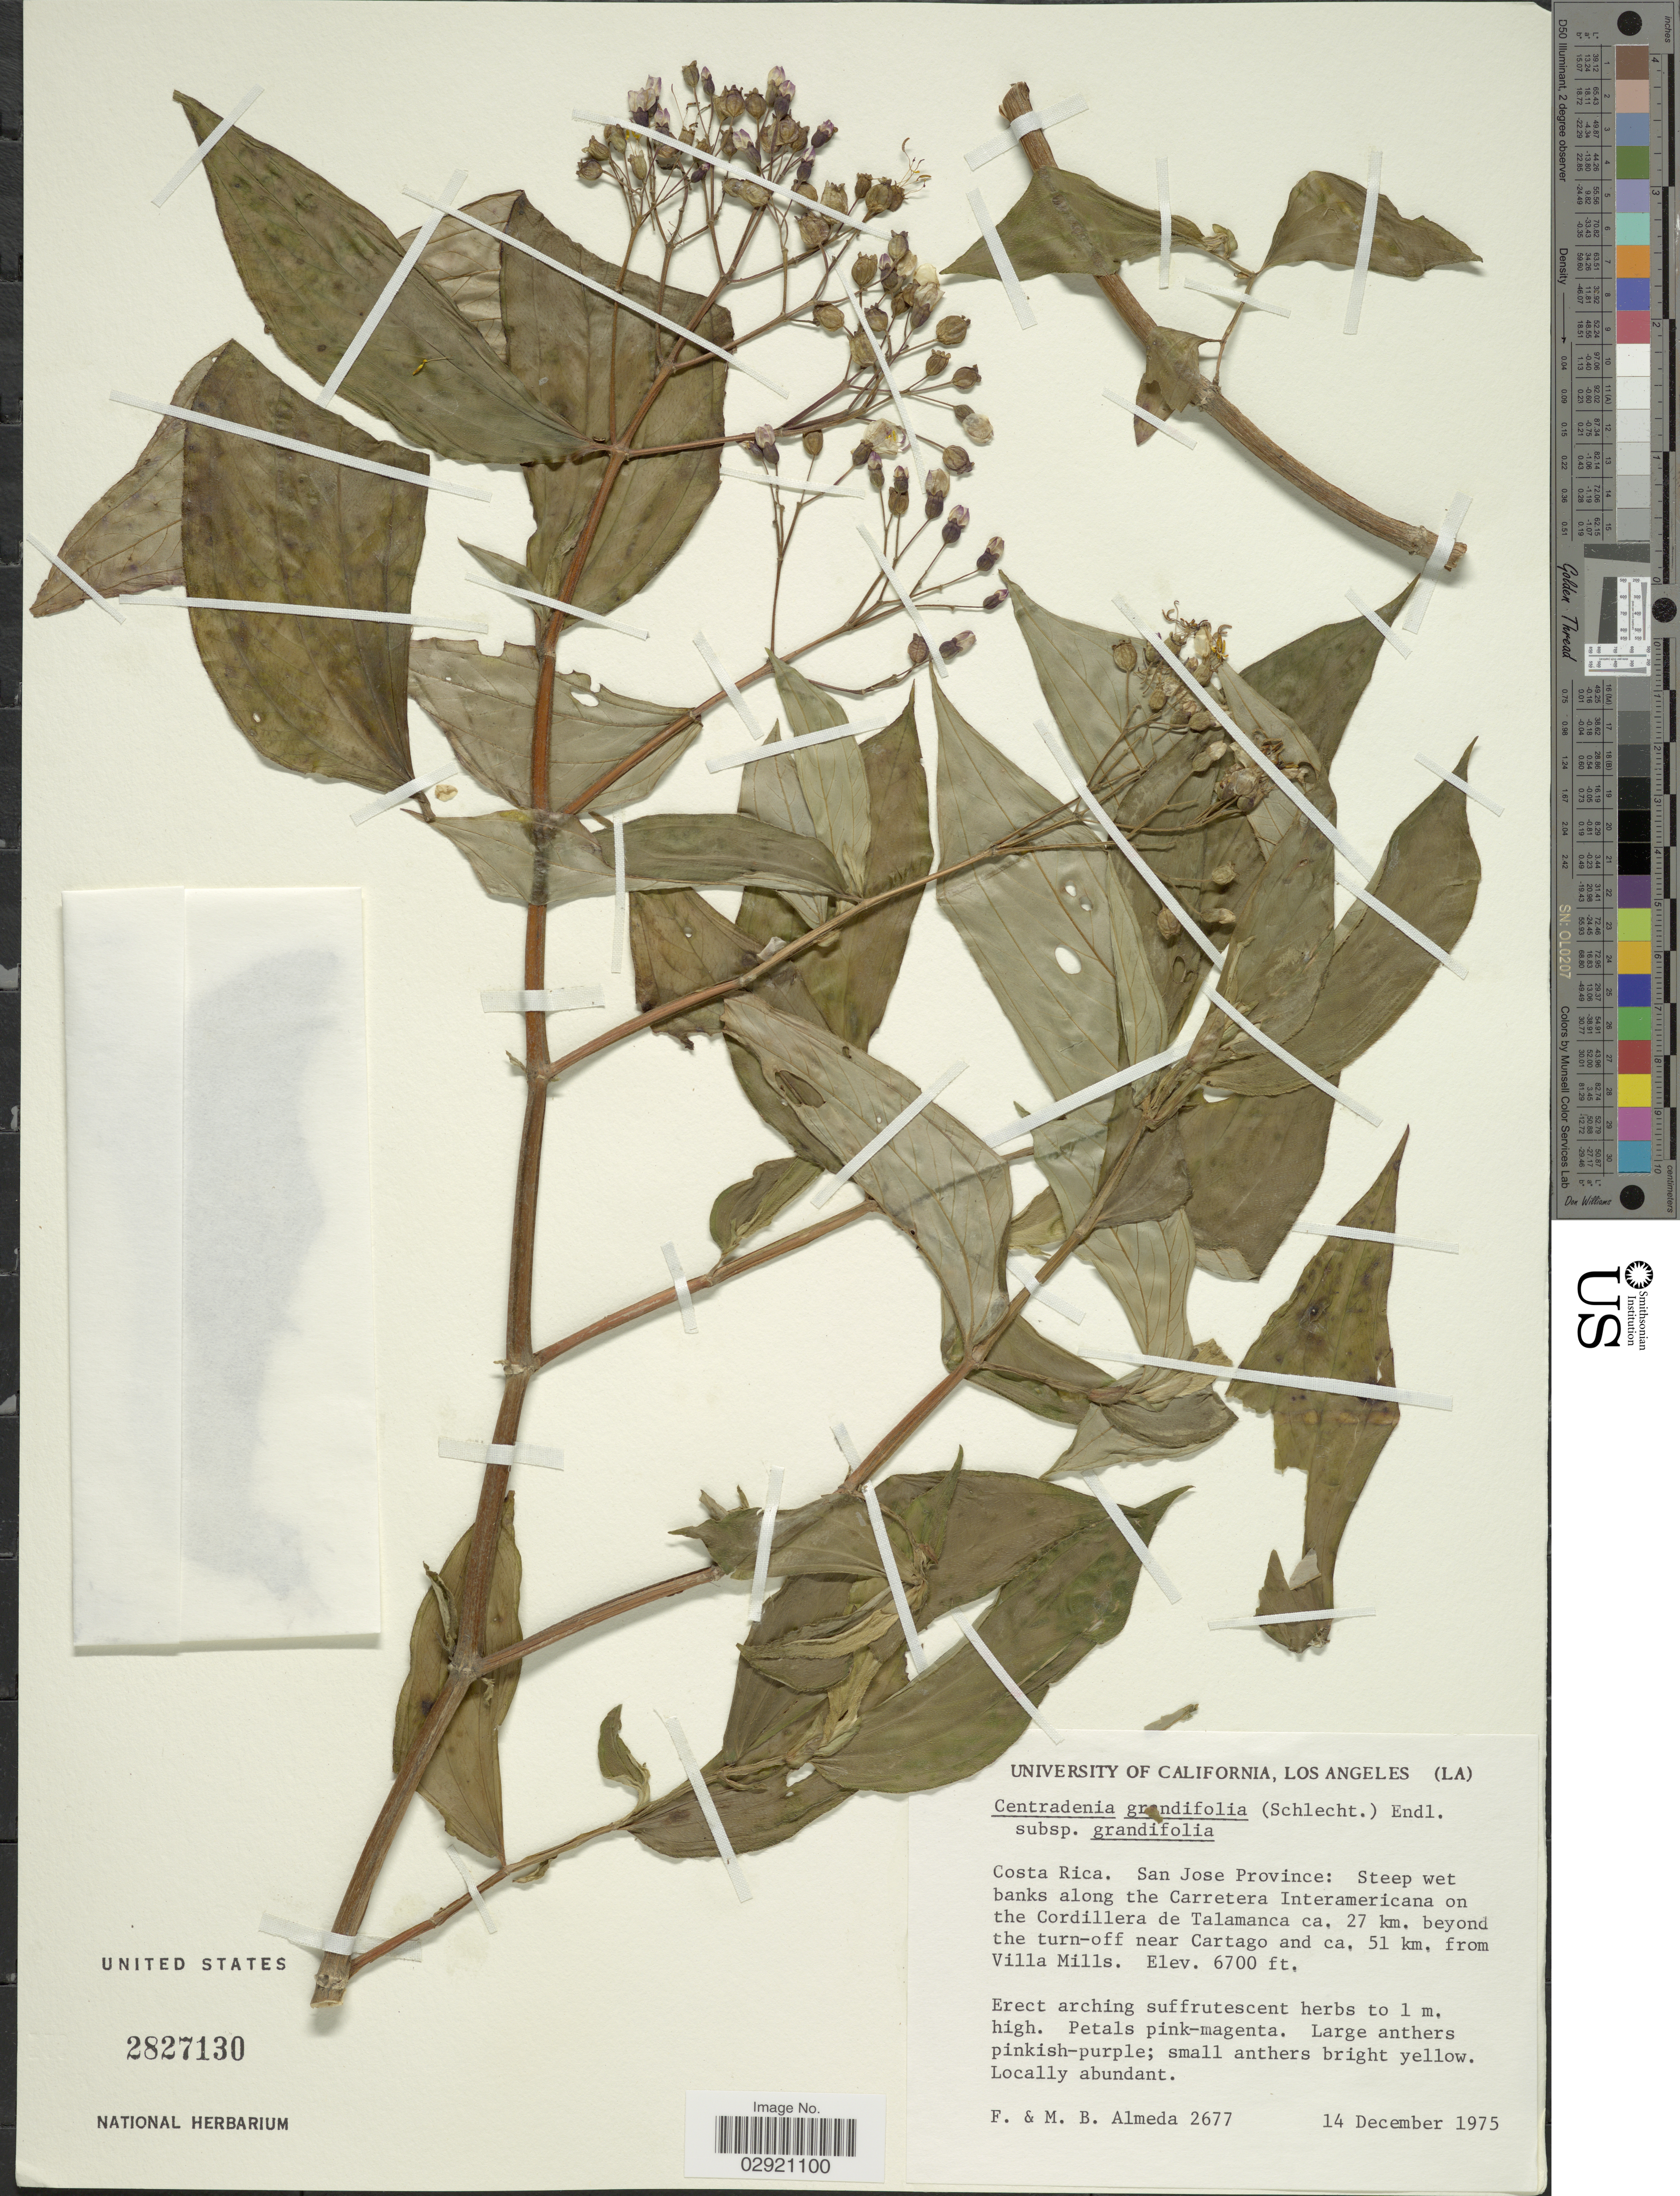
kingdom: Plantae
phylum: Tracheophyta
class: Magnoliopsida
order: Myrtales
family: Melastomataceae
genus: Centradenia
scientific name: Centradenia grandifolia subsp. grandifolia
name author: (Schltdl.) Endl.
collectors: F. Almeda & M. Almeda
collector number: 2677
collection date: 1975-12-14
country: Costa Rica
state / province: San José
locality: Steep wet banks along the Carretera Interamericana on the Cordillera de Talamanca ca. 27 km. beyond the turn-off near Cartago and ca. 51 km. from Villa Mills.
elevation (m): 2042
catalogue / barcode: US 2827130